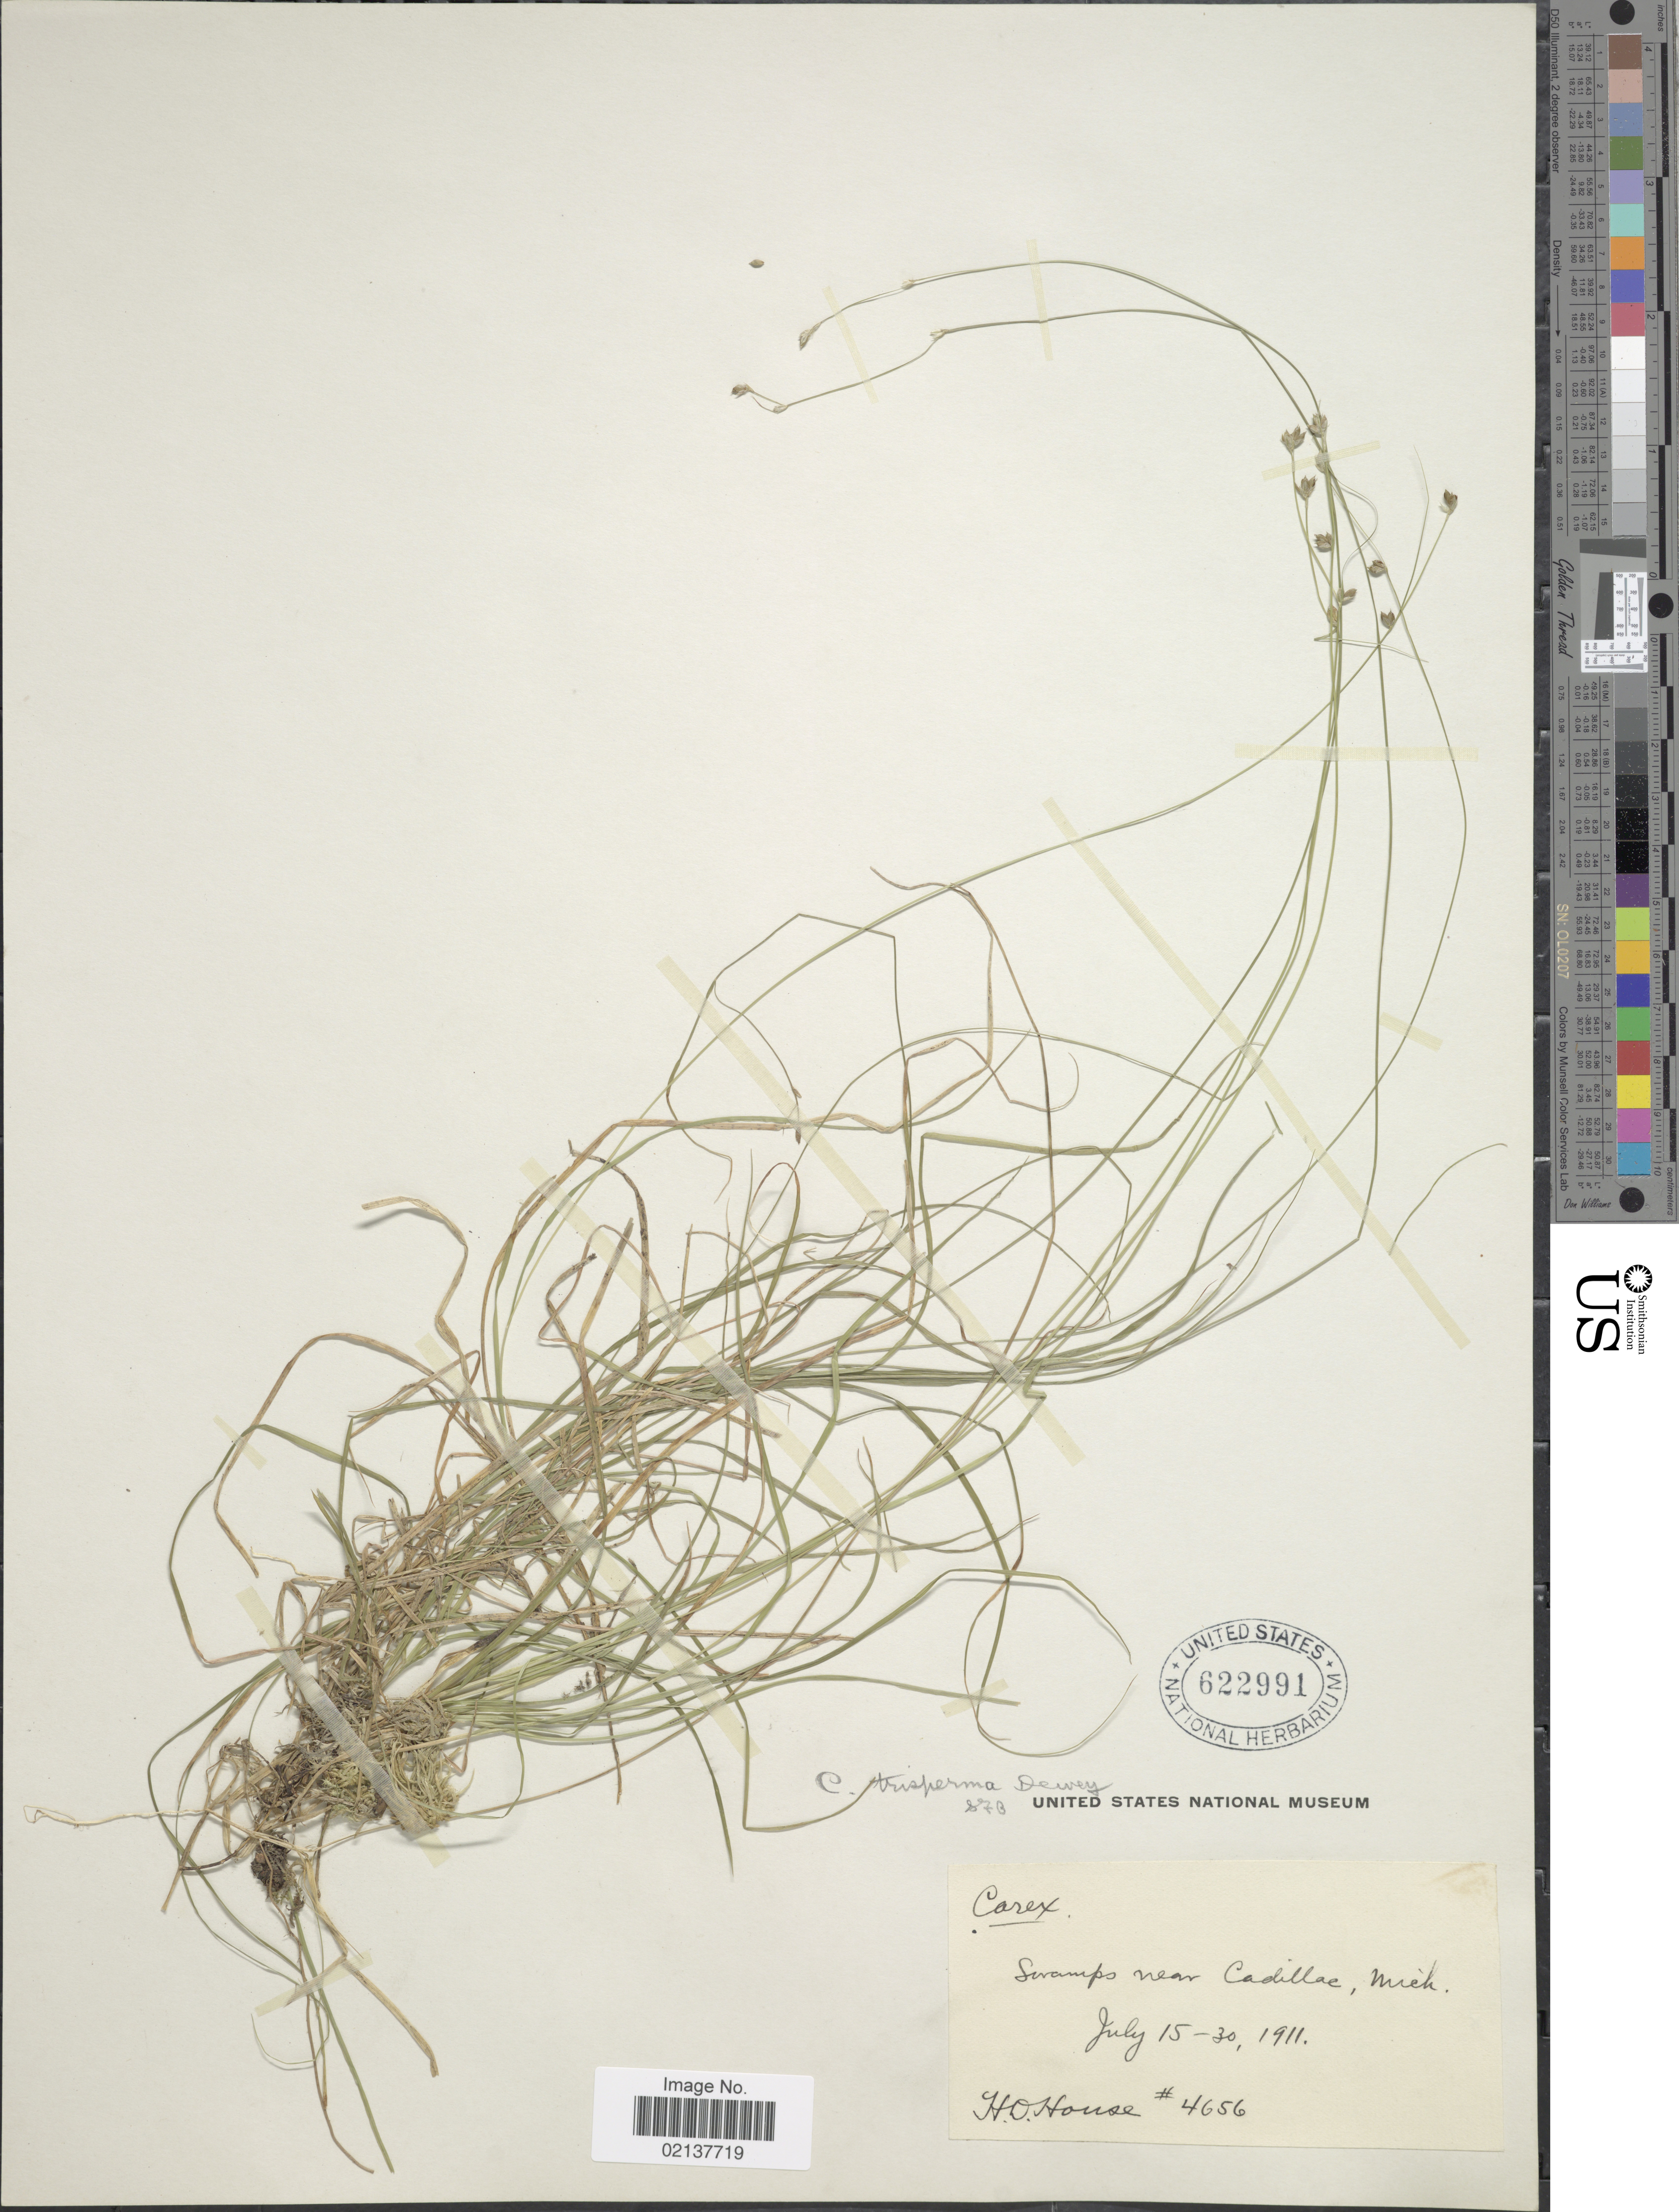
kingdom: Plantae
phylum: Tracheophyta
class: Liliopsida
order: Poales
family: Cyperaceae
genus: Carex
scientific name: Carex trisperma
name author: Dewey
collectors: H. D. House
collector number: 4656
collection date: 1911-07-15/1911-07-30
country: United States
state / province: Michigan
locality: Swamps near Cadillac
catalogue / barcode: US 622991